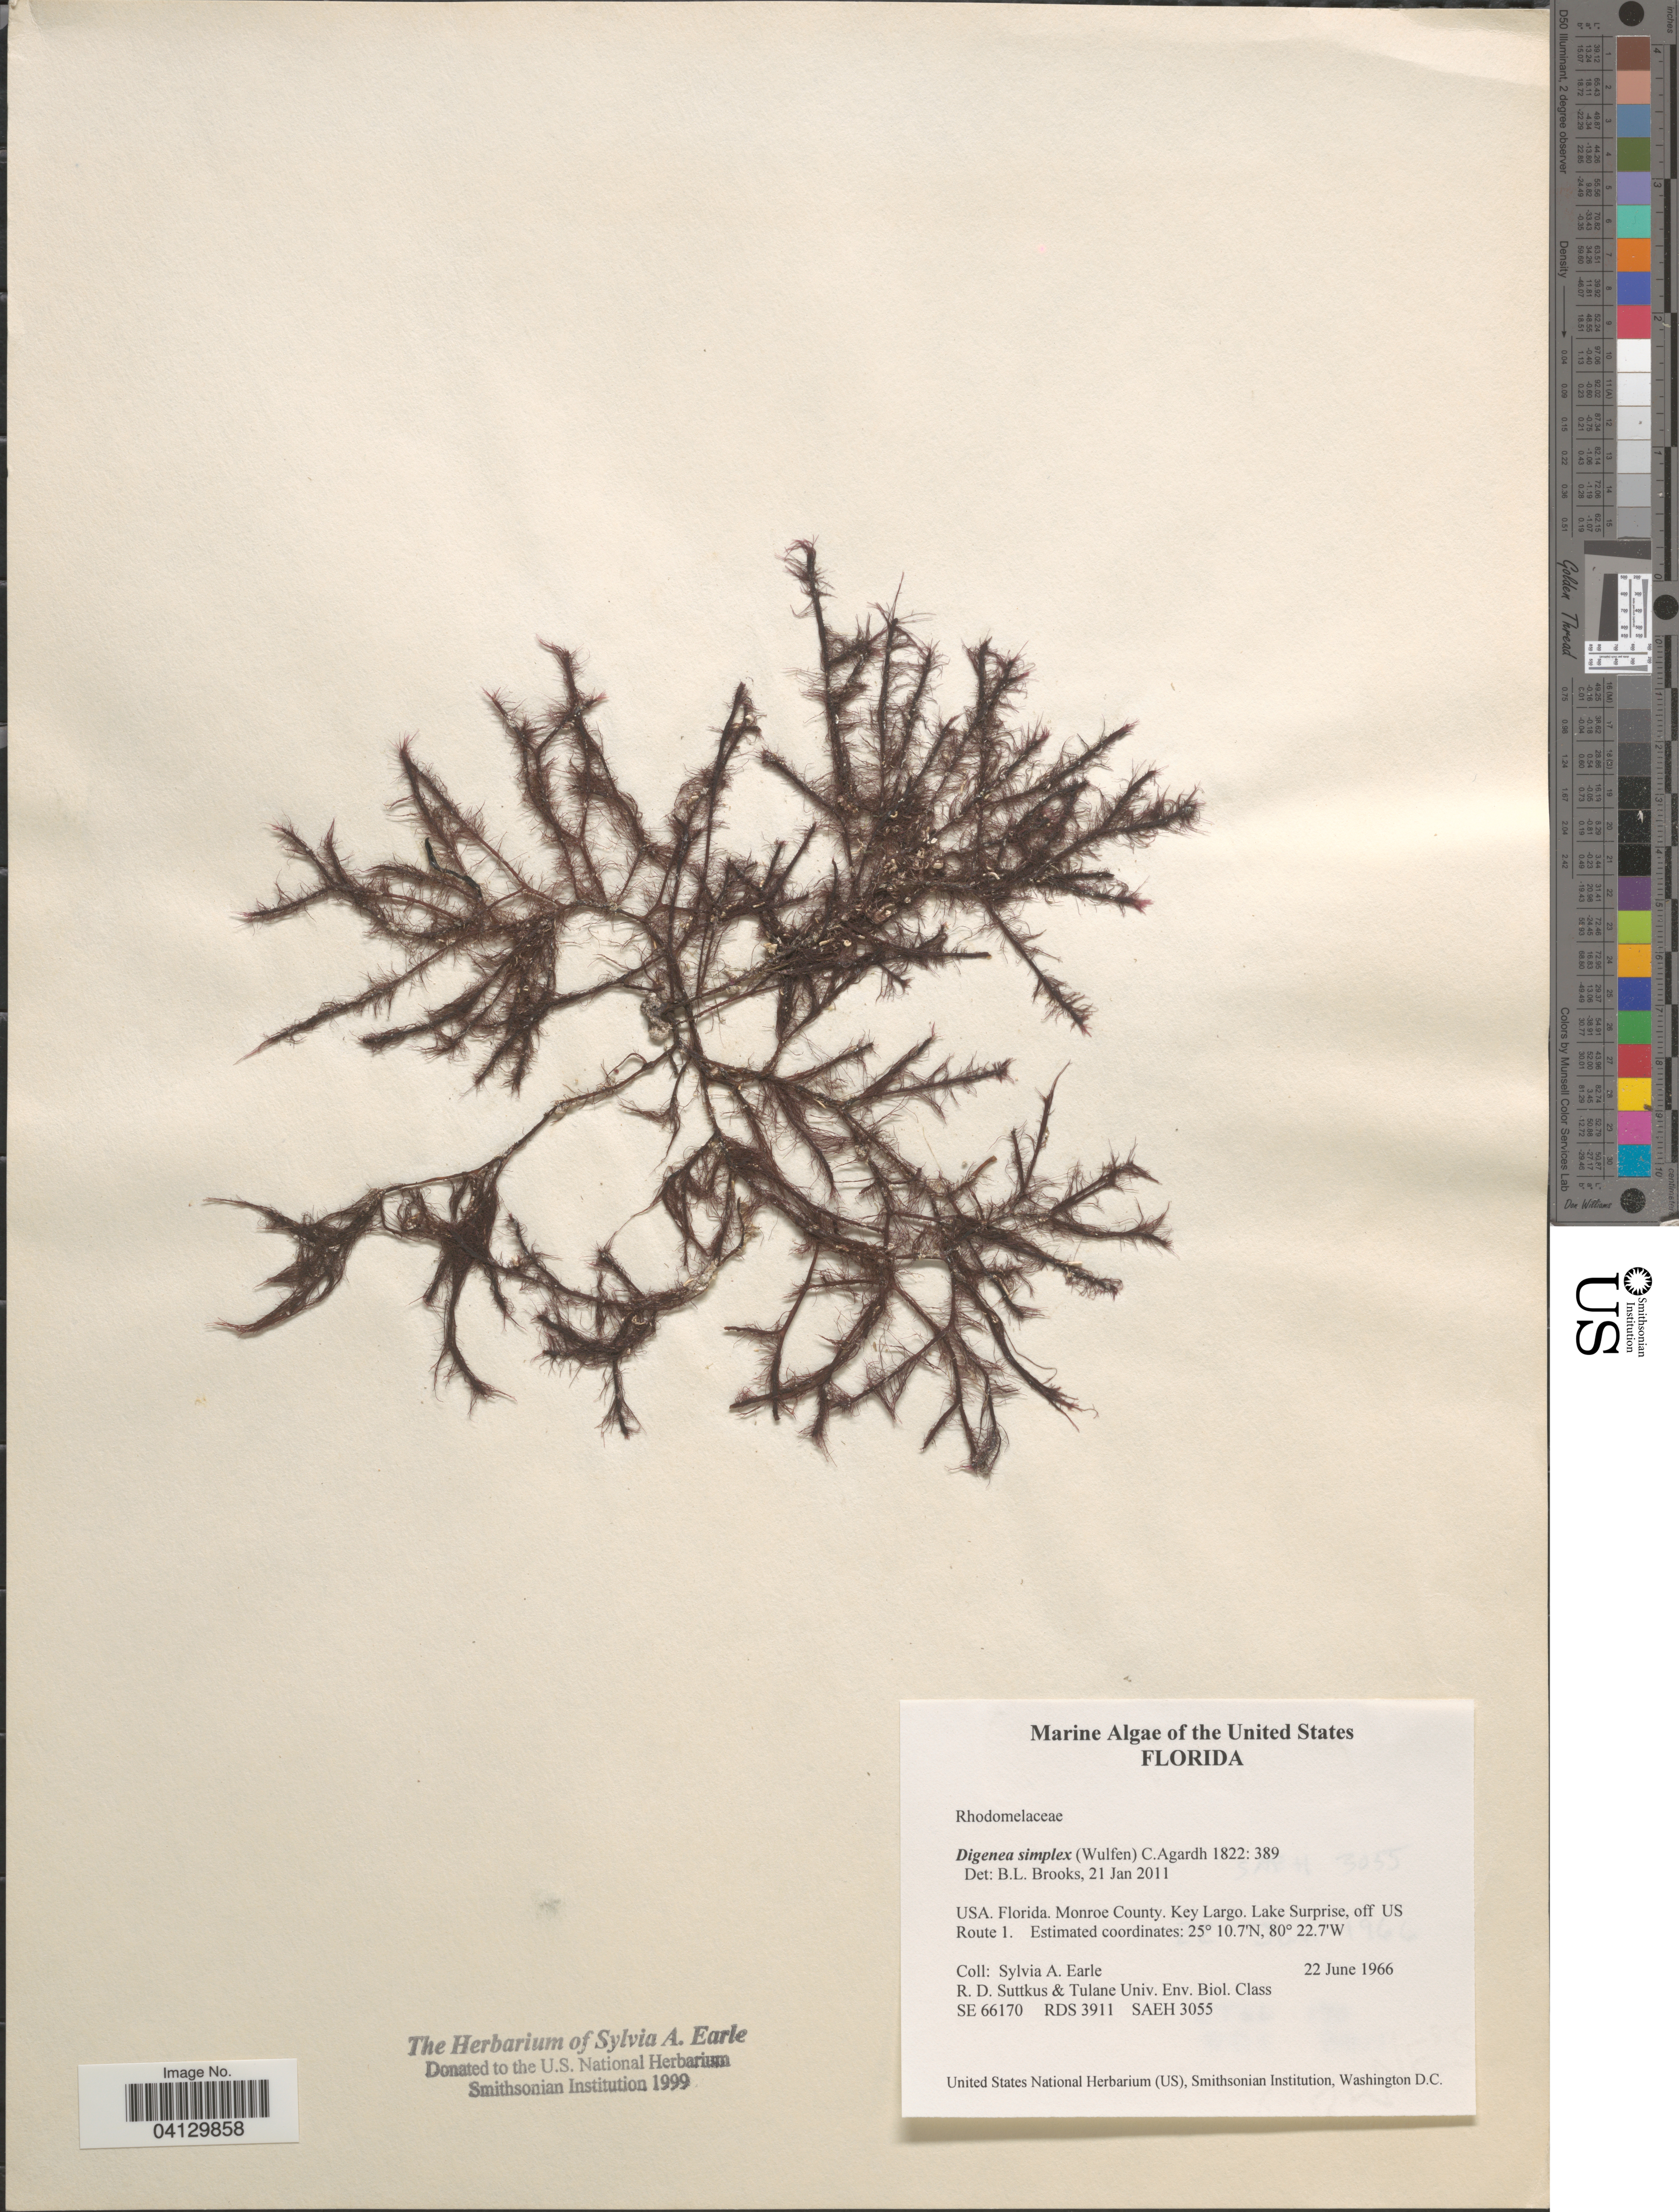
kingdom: Plantae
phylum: Rhodophyta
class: Florideophyceae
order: Ceramiales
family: Rhodomelaceae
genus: Digenea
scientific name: Digenea simplex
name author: (Wulfen) C. Agardh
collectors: S. A. Earle, R. Suttkus & Tulane Univ. Env. Biol. Class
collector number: SE66170/RDS3911/SAEH3055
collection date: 1966-06-22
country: United States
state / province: Florida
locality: Monroe County. Key Largo. Lake Surprise, off US Route 1.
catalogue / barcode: US 328681